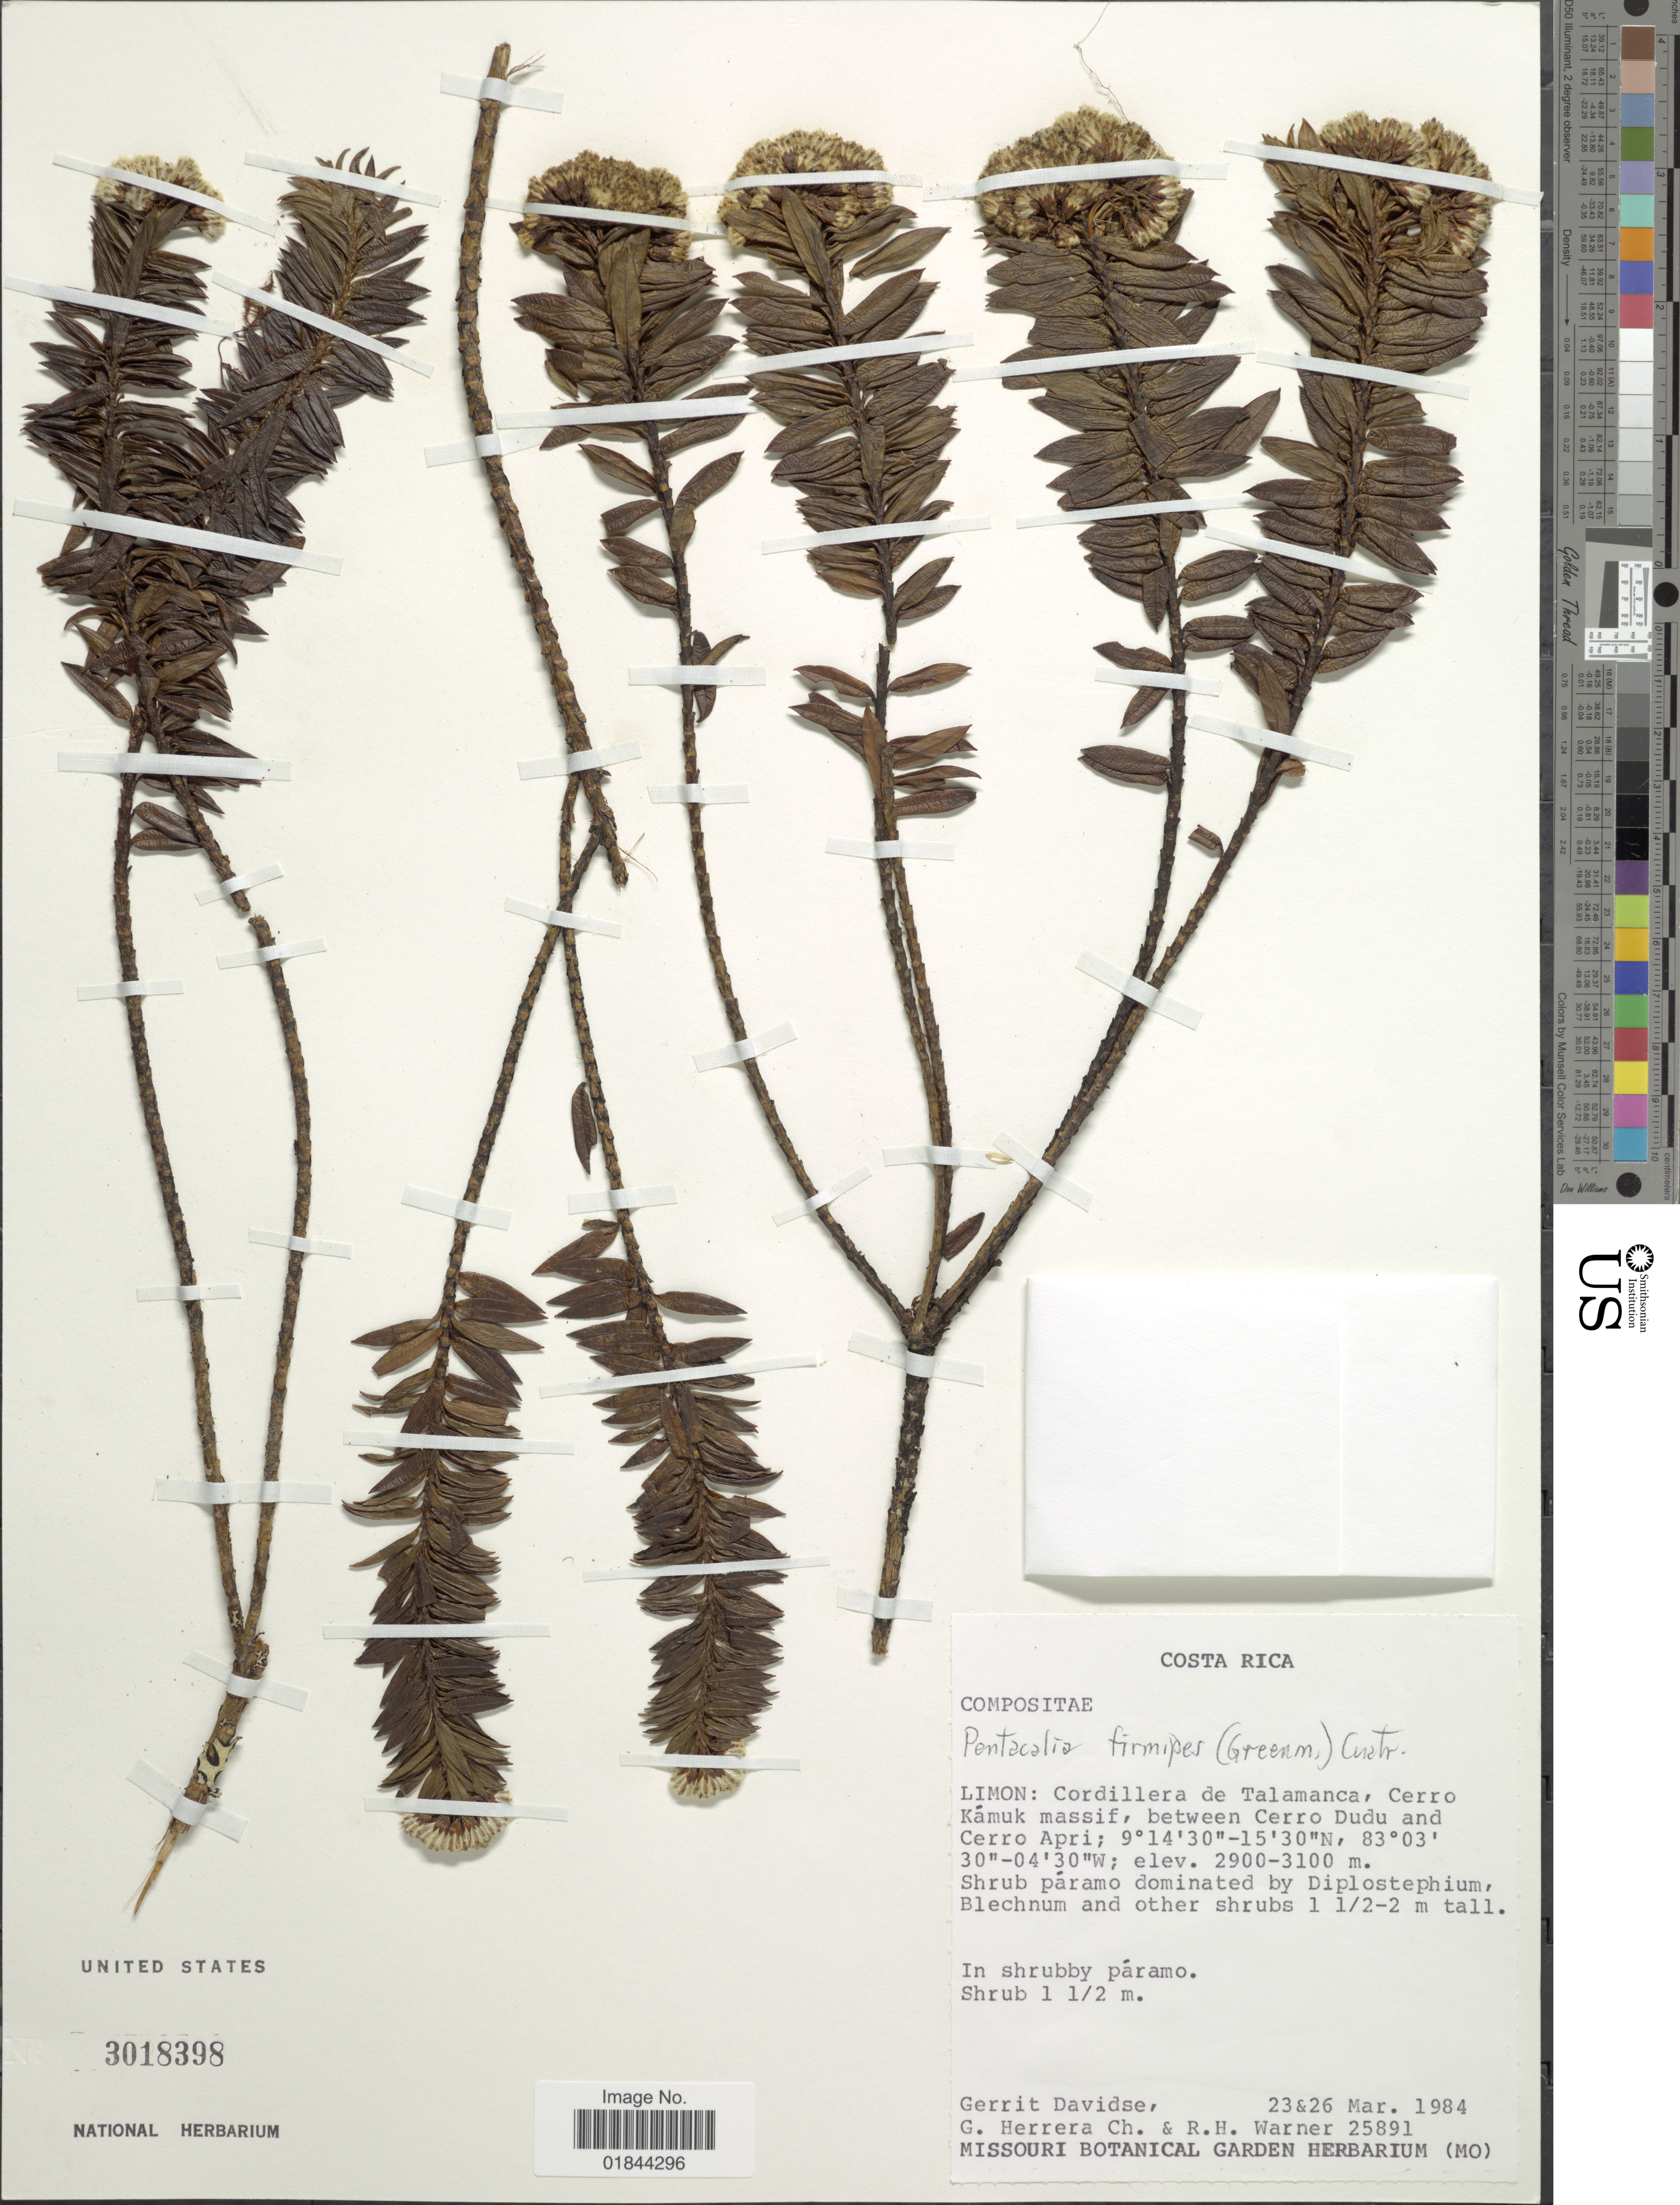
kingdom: Plantae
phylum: Tracheophyta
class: Magnoliopsida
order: Asterales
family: Asteraceae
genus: Pentacalia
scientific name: Pentacalia firmipes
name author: (Greenm.) Cuatrec.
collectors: G. Davidse, G. Herrera Ch. & R. H. Warner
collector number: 25891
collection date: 1984-03-23/1984-03-26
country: Costa Rica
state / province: Limón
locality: Cordillera de Talamanca, Cerro Kamuk massif, between Cerro Dudu and Cerro Apri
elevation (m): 2900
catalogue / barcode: US 3018398